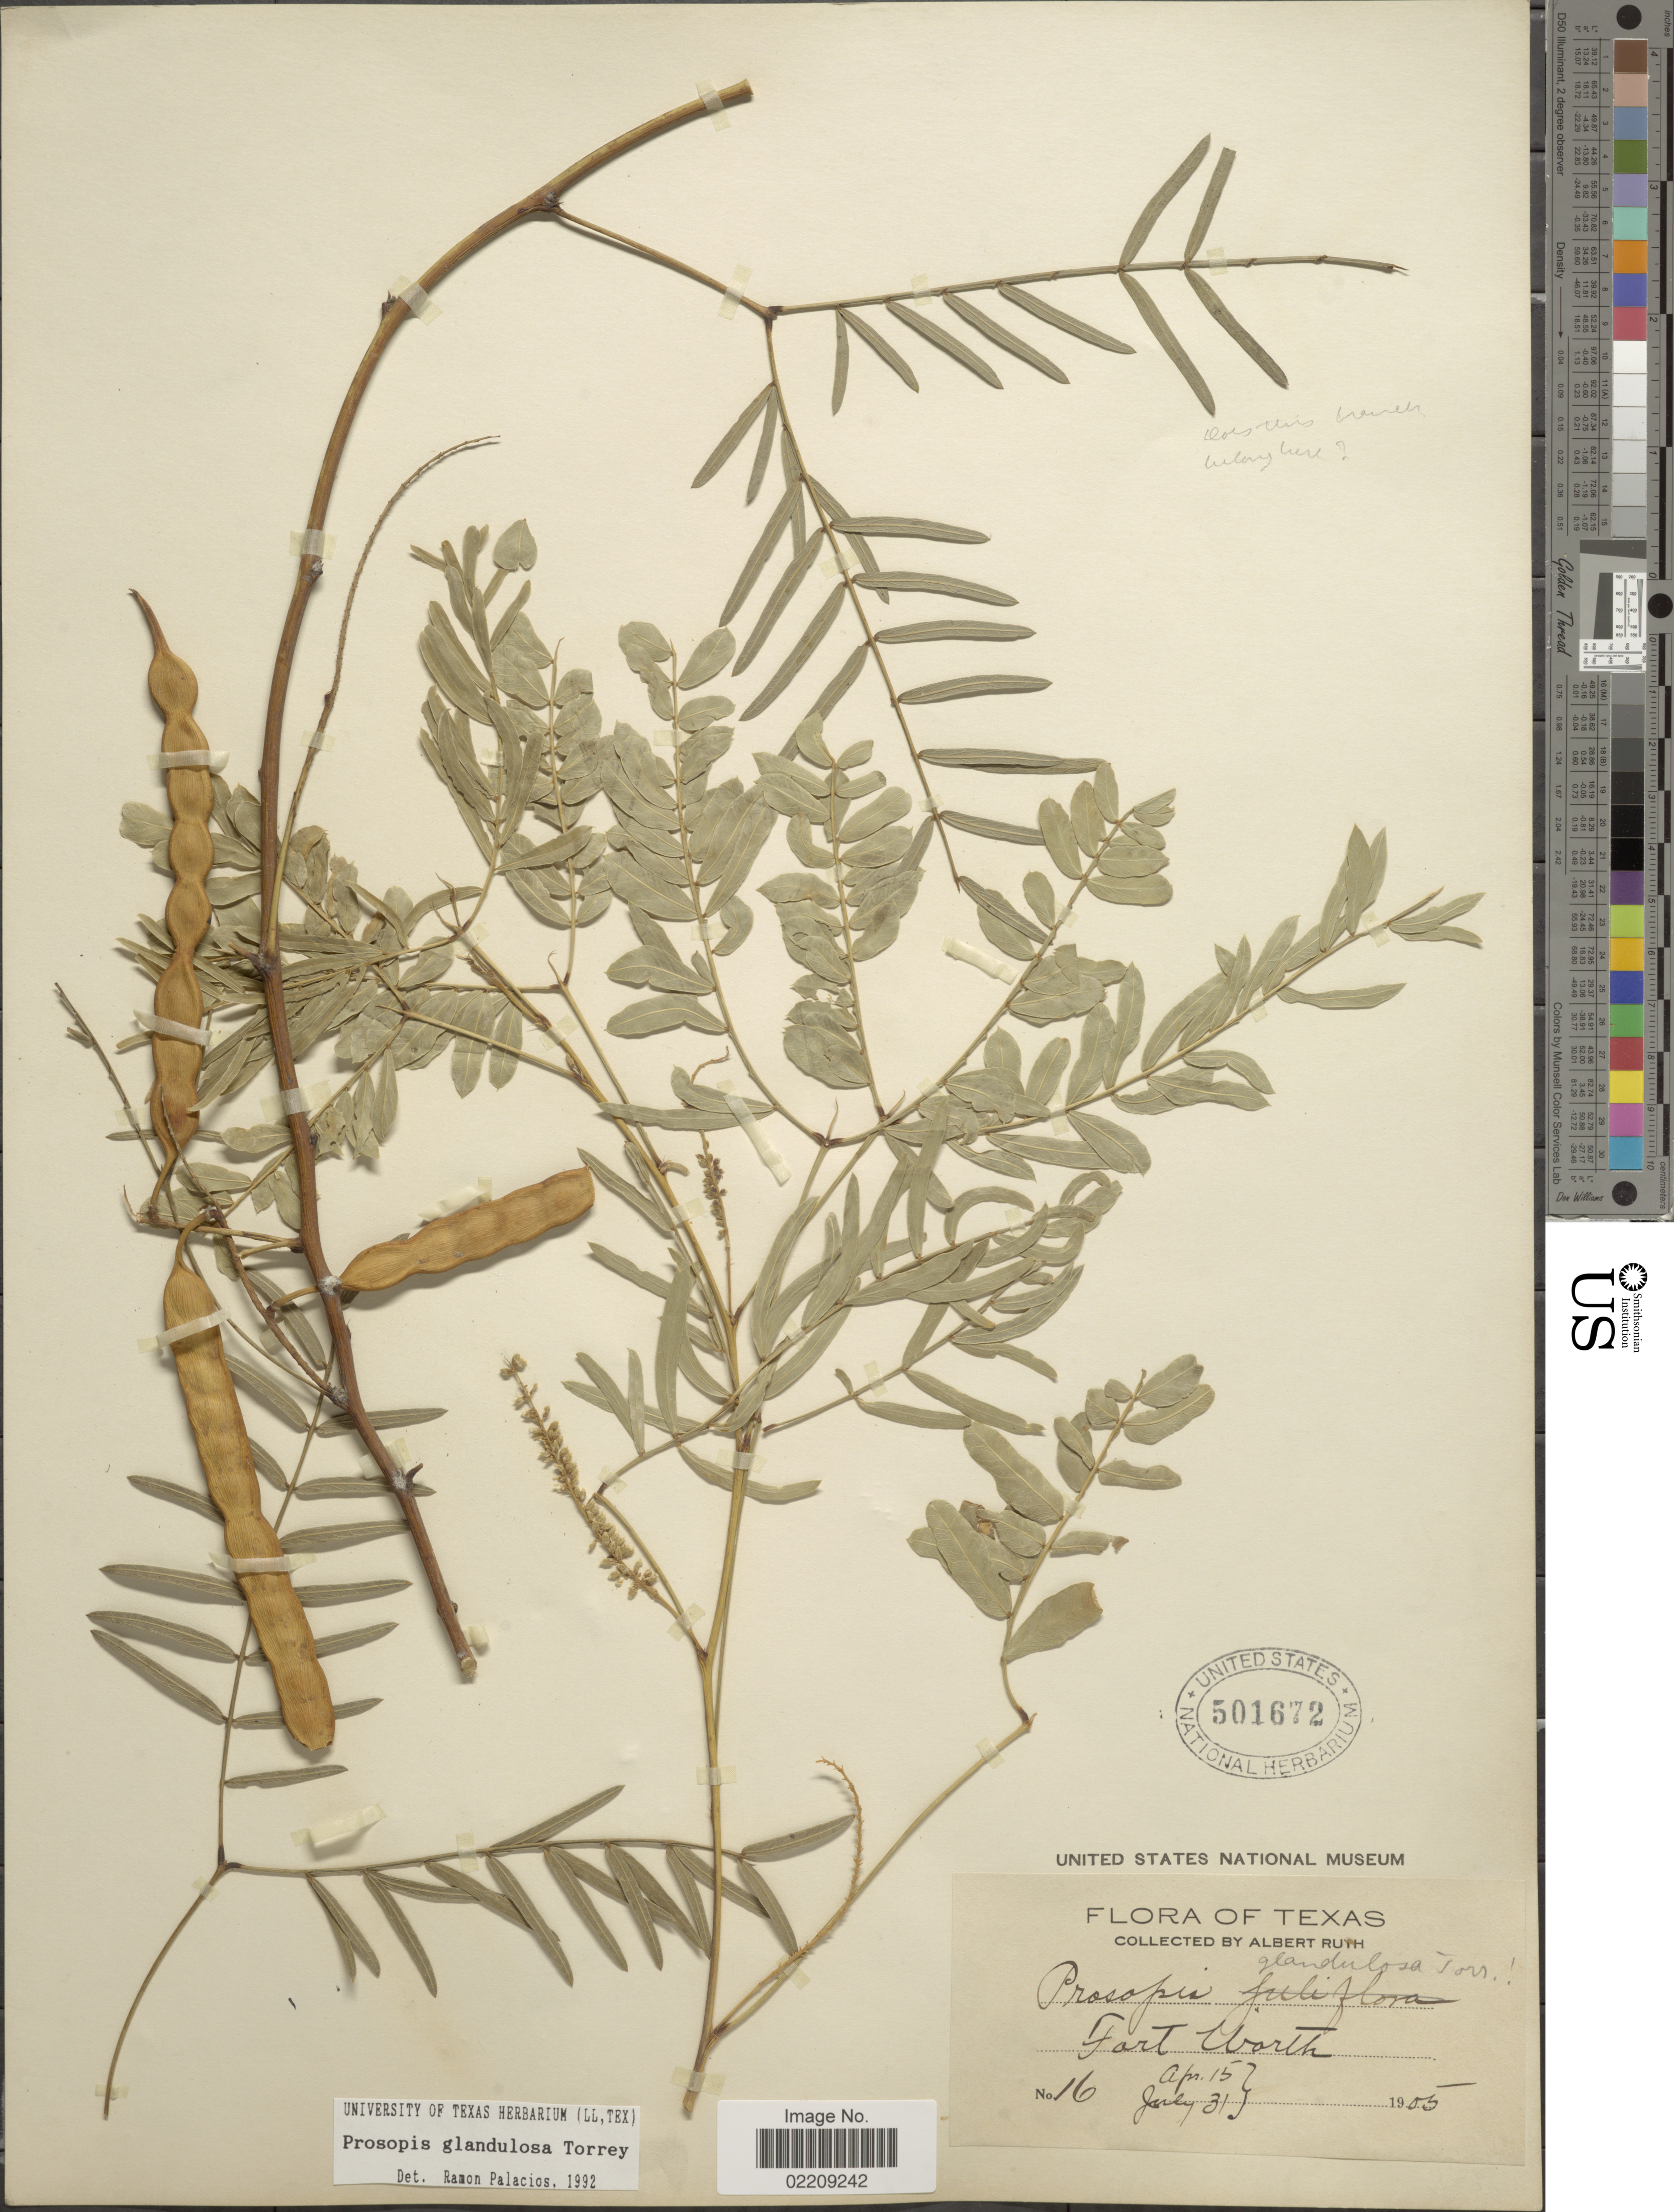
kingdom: Plantae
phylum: Tracheophyta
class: Magnoliopsida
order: Fabales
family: Fabaceae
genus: Neltuma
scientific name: Neltuma glandulosa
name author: (Torr.) Britton & Rose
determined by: Strong, Mark T., (BOT), Smithsonian Institution - National Museum of Natural History (UNITED STATES)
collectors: A. Ruth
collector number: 16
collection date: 1905-04-15/1905-07-31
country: United States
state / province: Texas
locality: Fort Worth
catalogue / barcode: US 501672